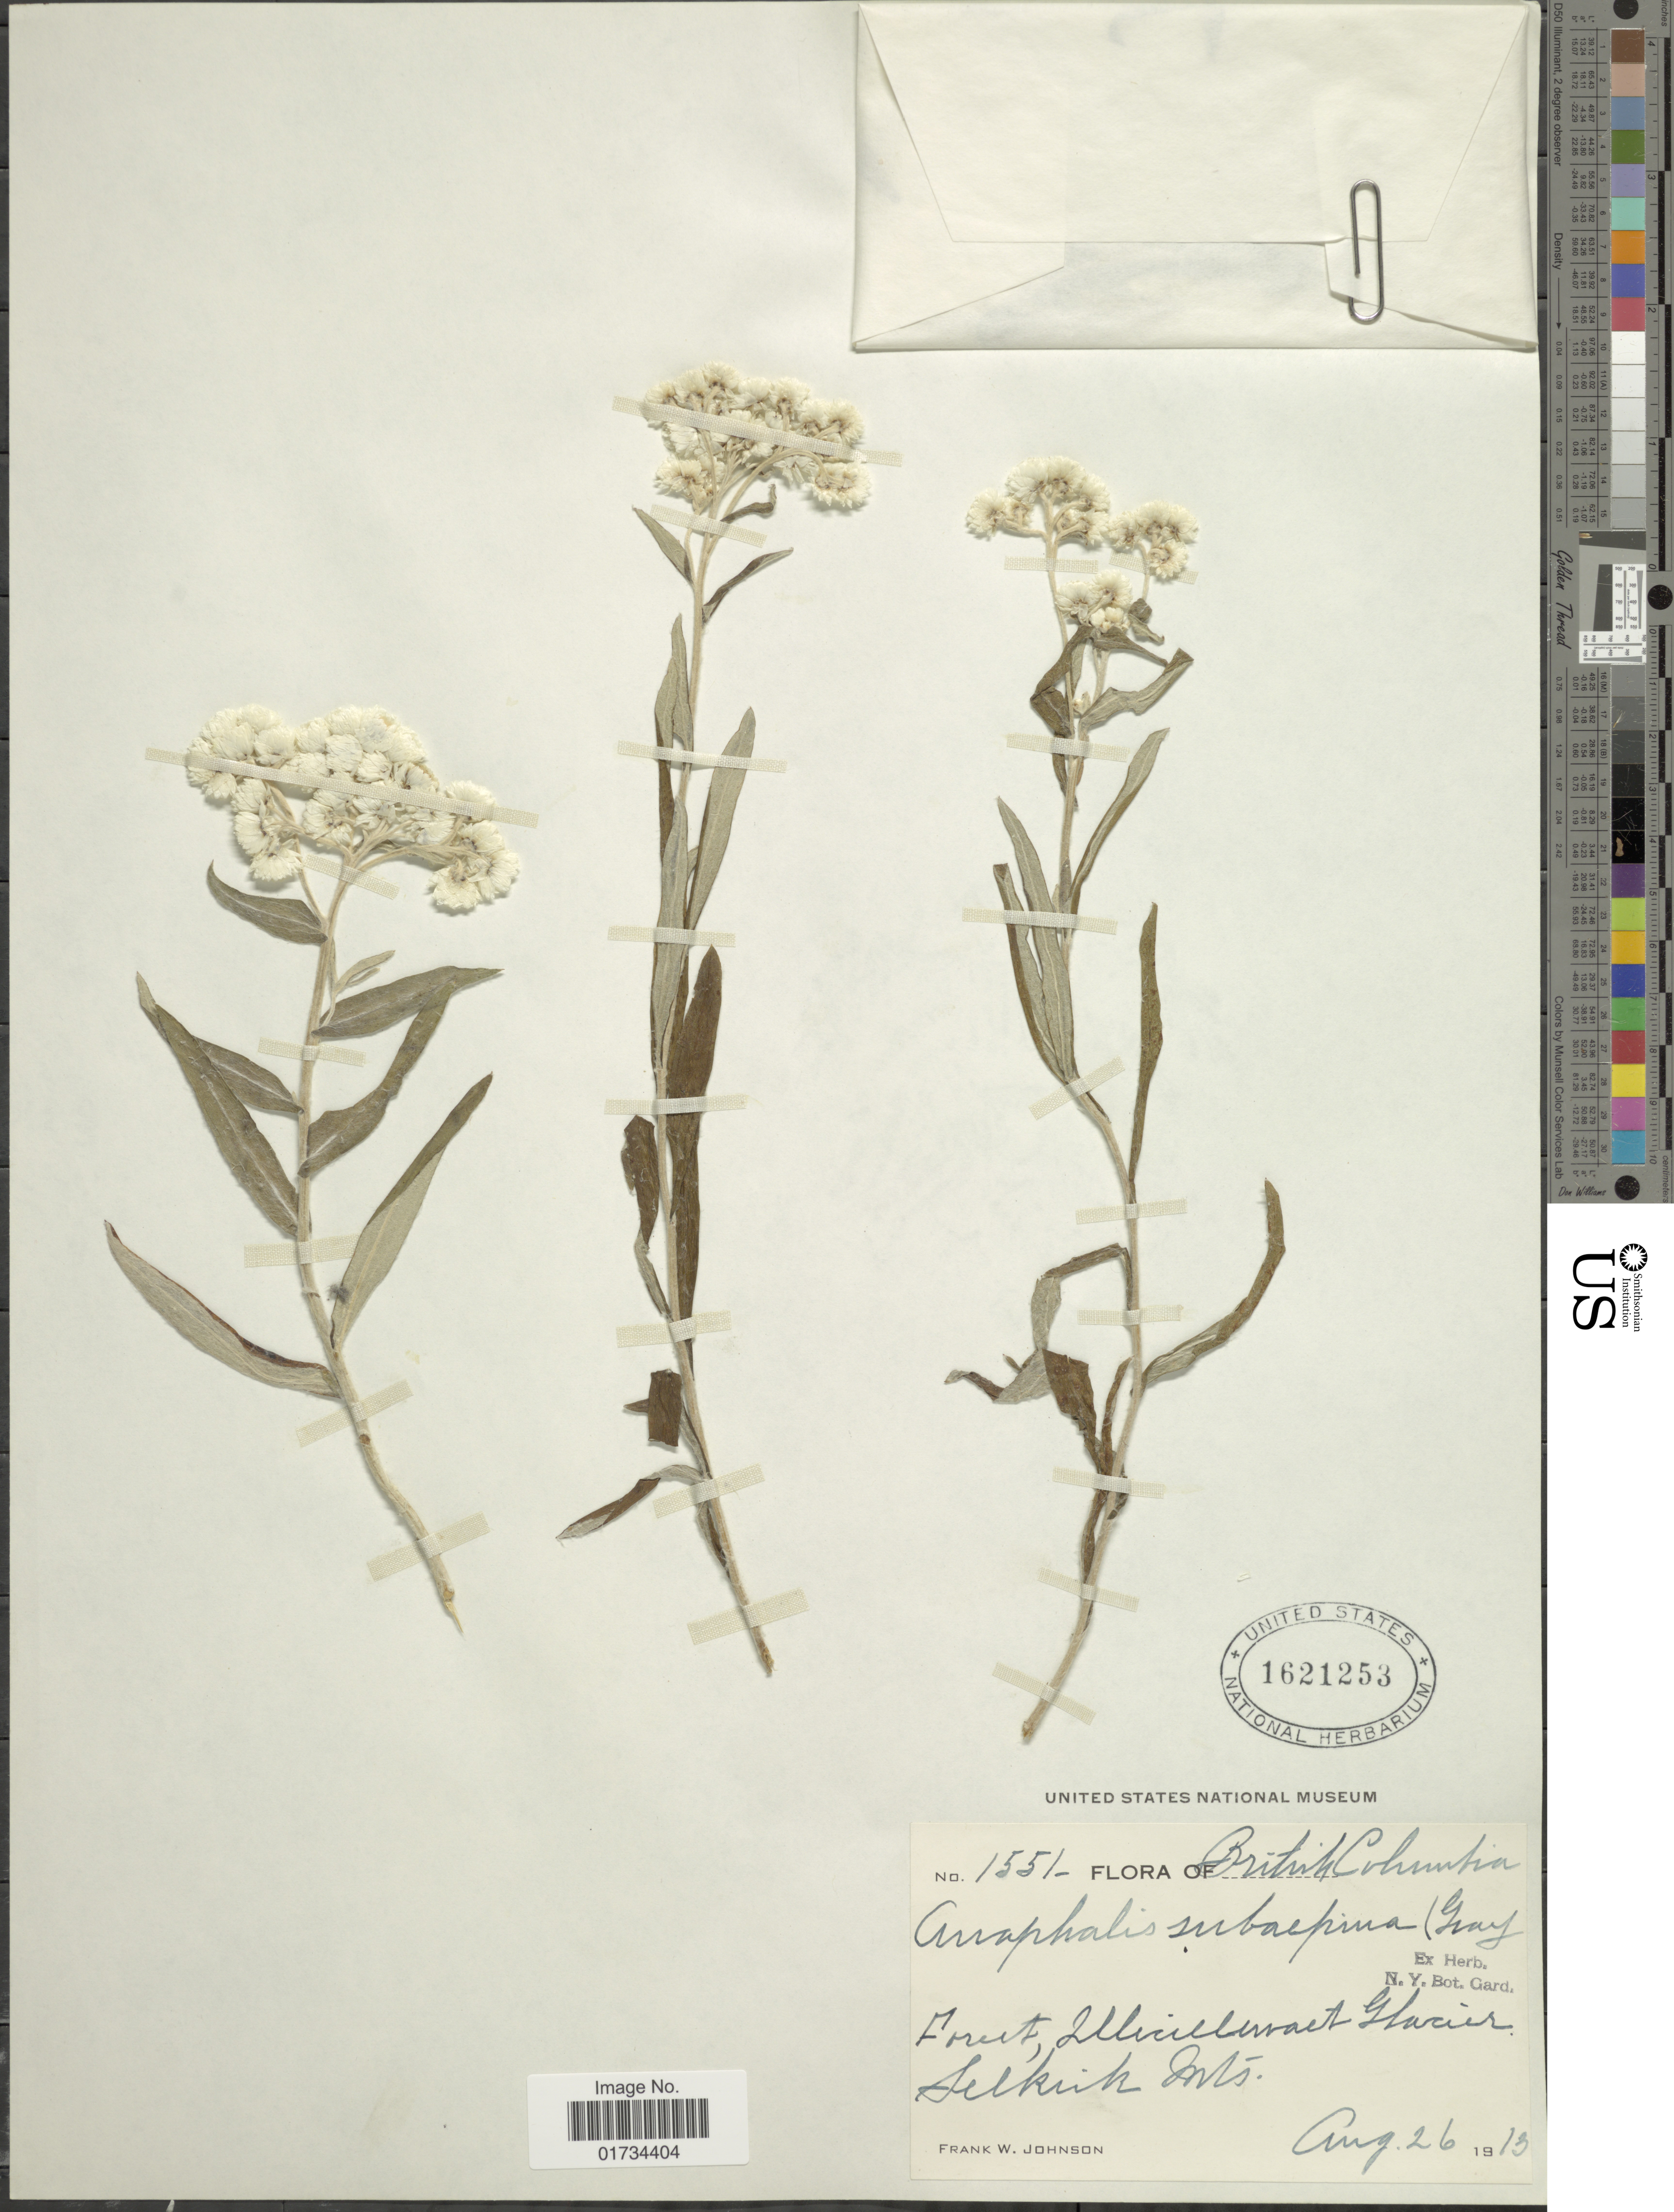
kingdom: Plantae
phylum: Tracheophyta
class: Magnoliopsida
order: Asterales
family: Asteraceae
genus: Anaphalis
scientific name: Anaphalis subalpina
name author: (A. Gray) Rydb.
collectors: F. W. Johnson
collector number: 1551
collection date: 1913-08-26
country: Canada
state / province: British Columbia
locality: British Columbia. Forest, Illicillewaet Glacier. Selkirk Mts.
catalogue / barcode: US 1621253